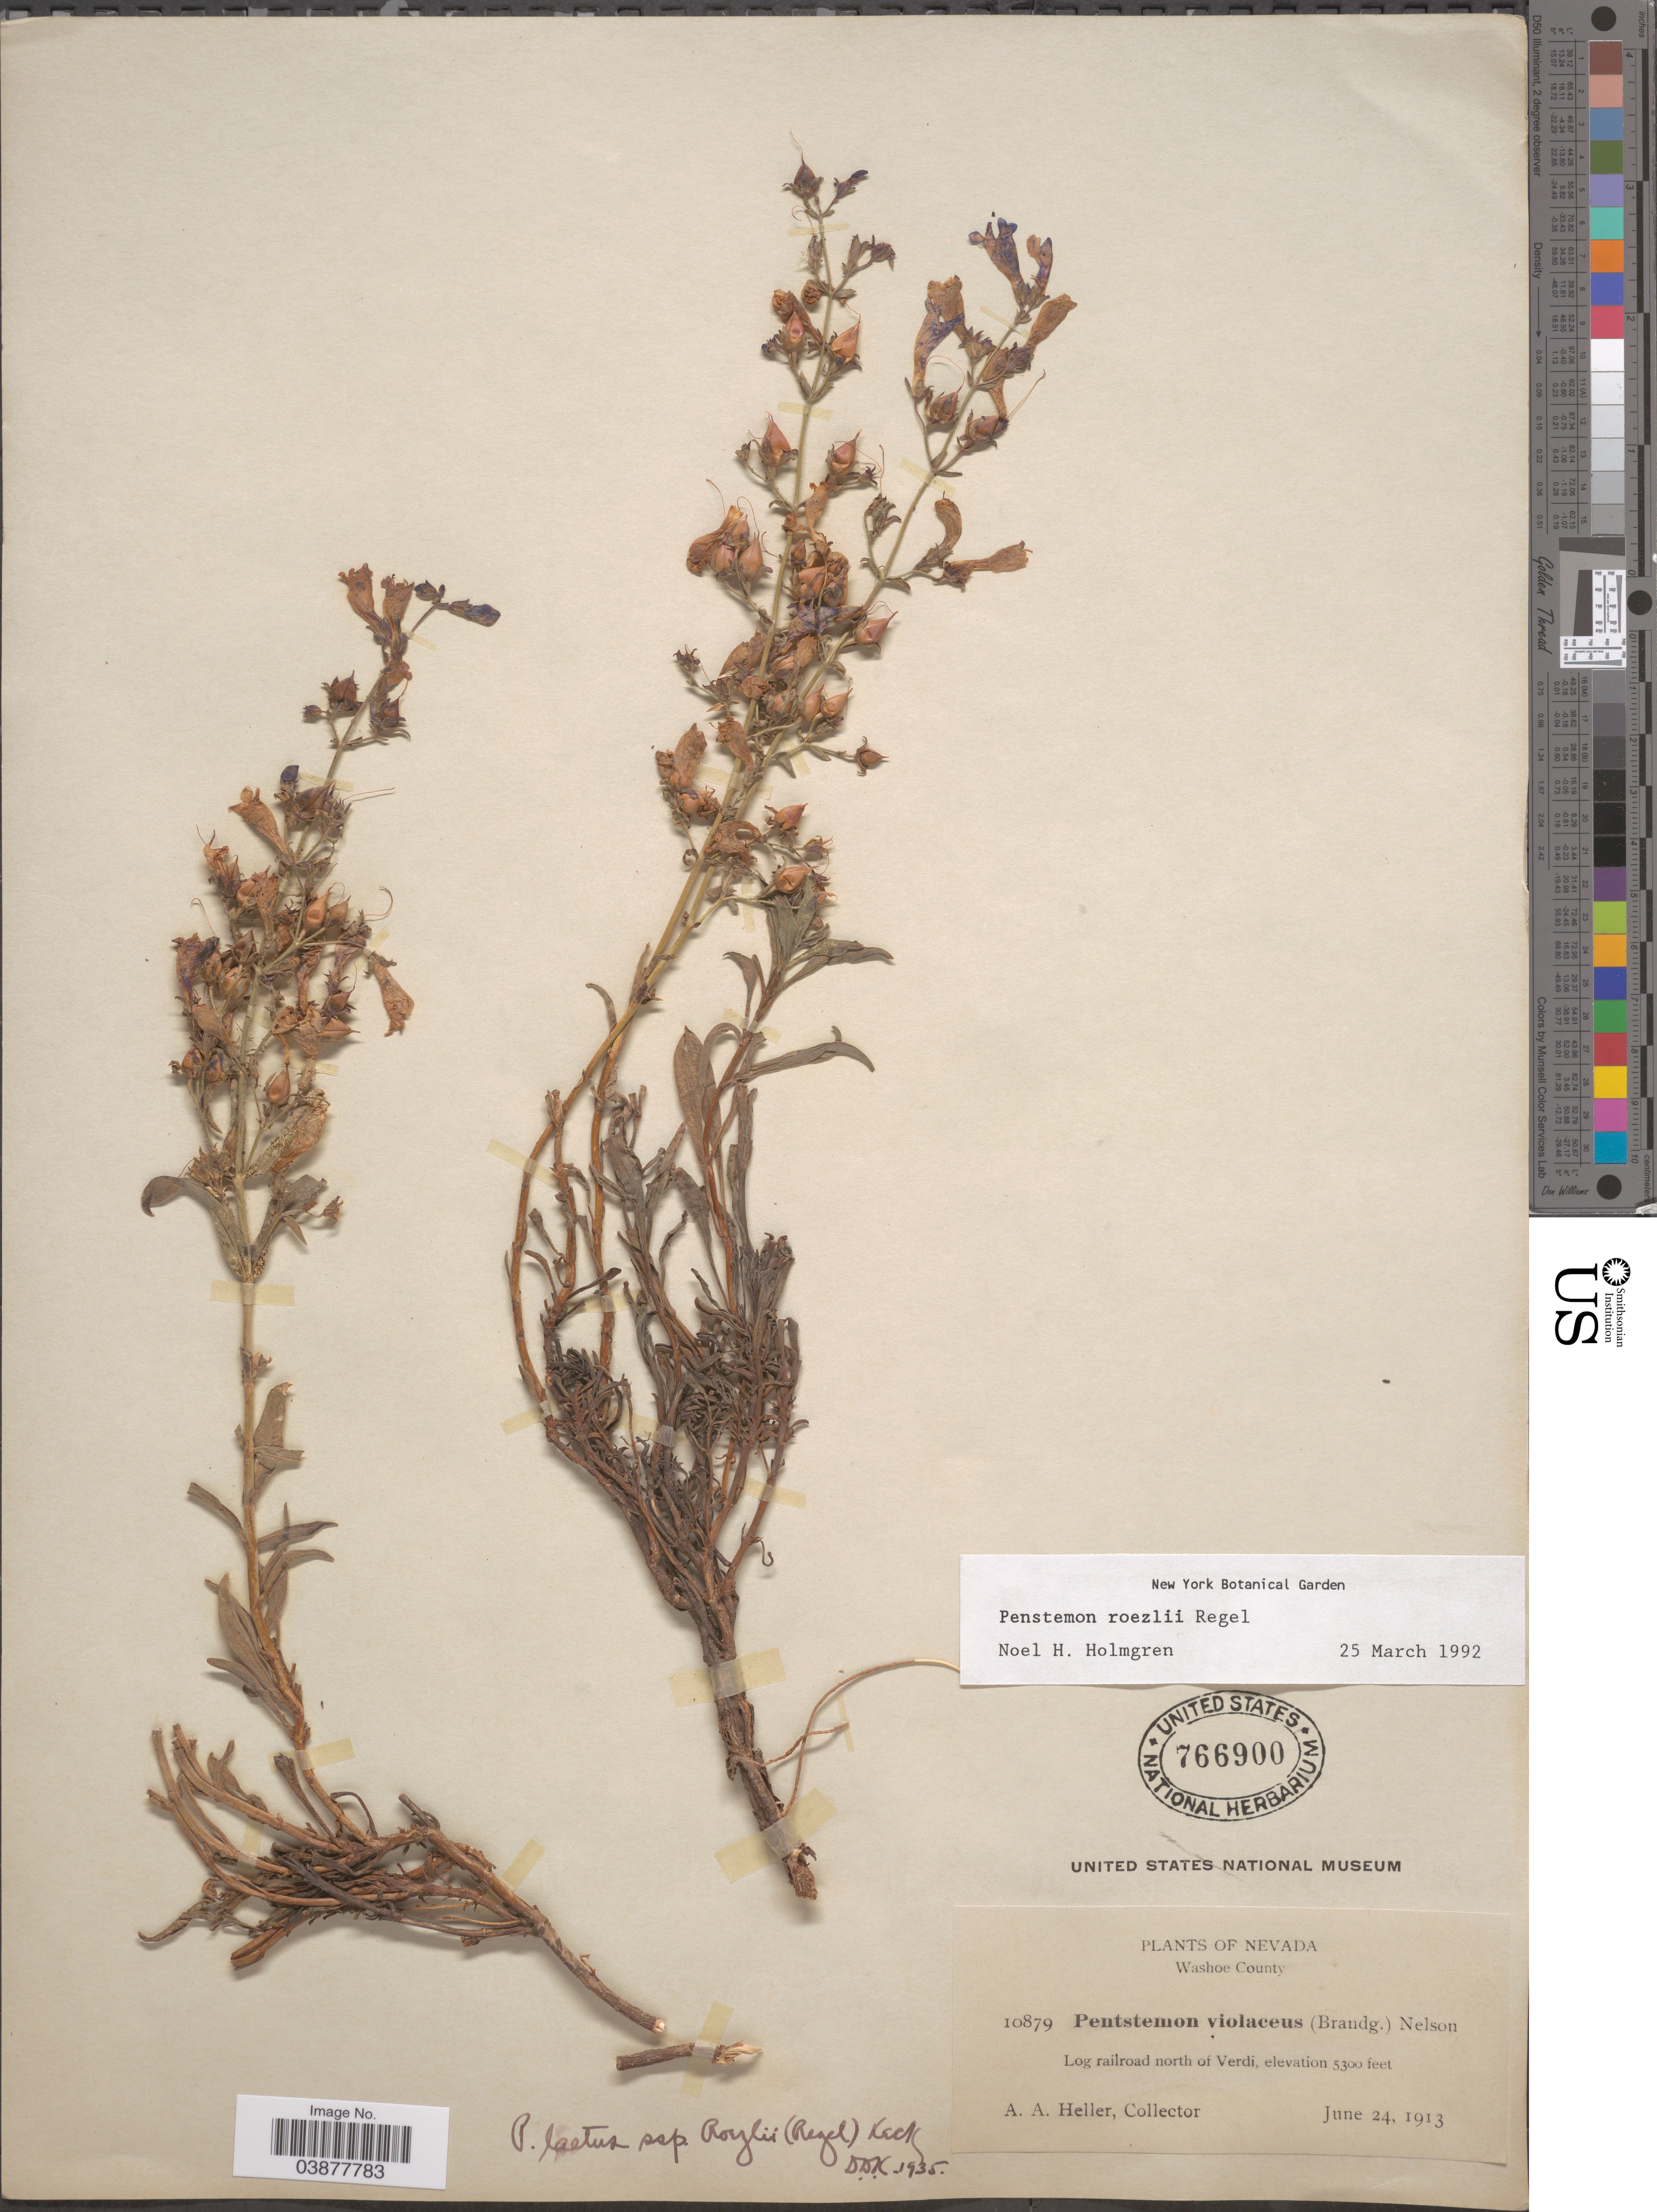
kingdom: Plantae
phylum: Tracheophyta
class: Magnoliopsida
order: Lamiales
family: Plantaginaceae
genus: Penstemon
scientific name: Penstemon roezlii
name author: Regel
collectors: A. A. Heller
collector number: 10879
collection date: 1913-06-24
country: United States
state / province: Nevada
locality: Washoe County. Log railroad north of Verdi.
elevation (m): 1615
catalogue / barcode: US 766900